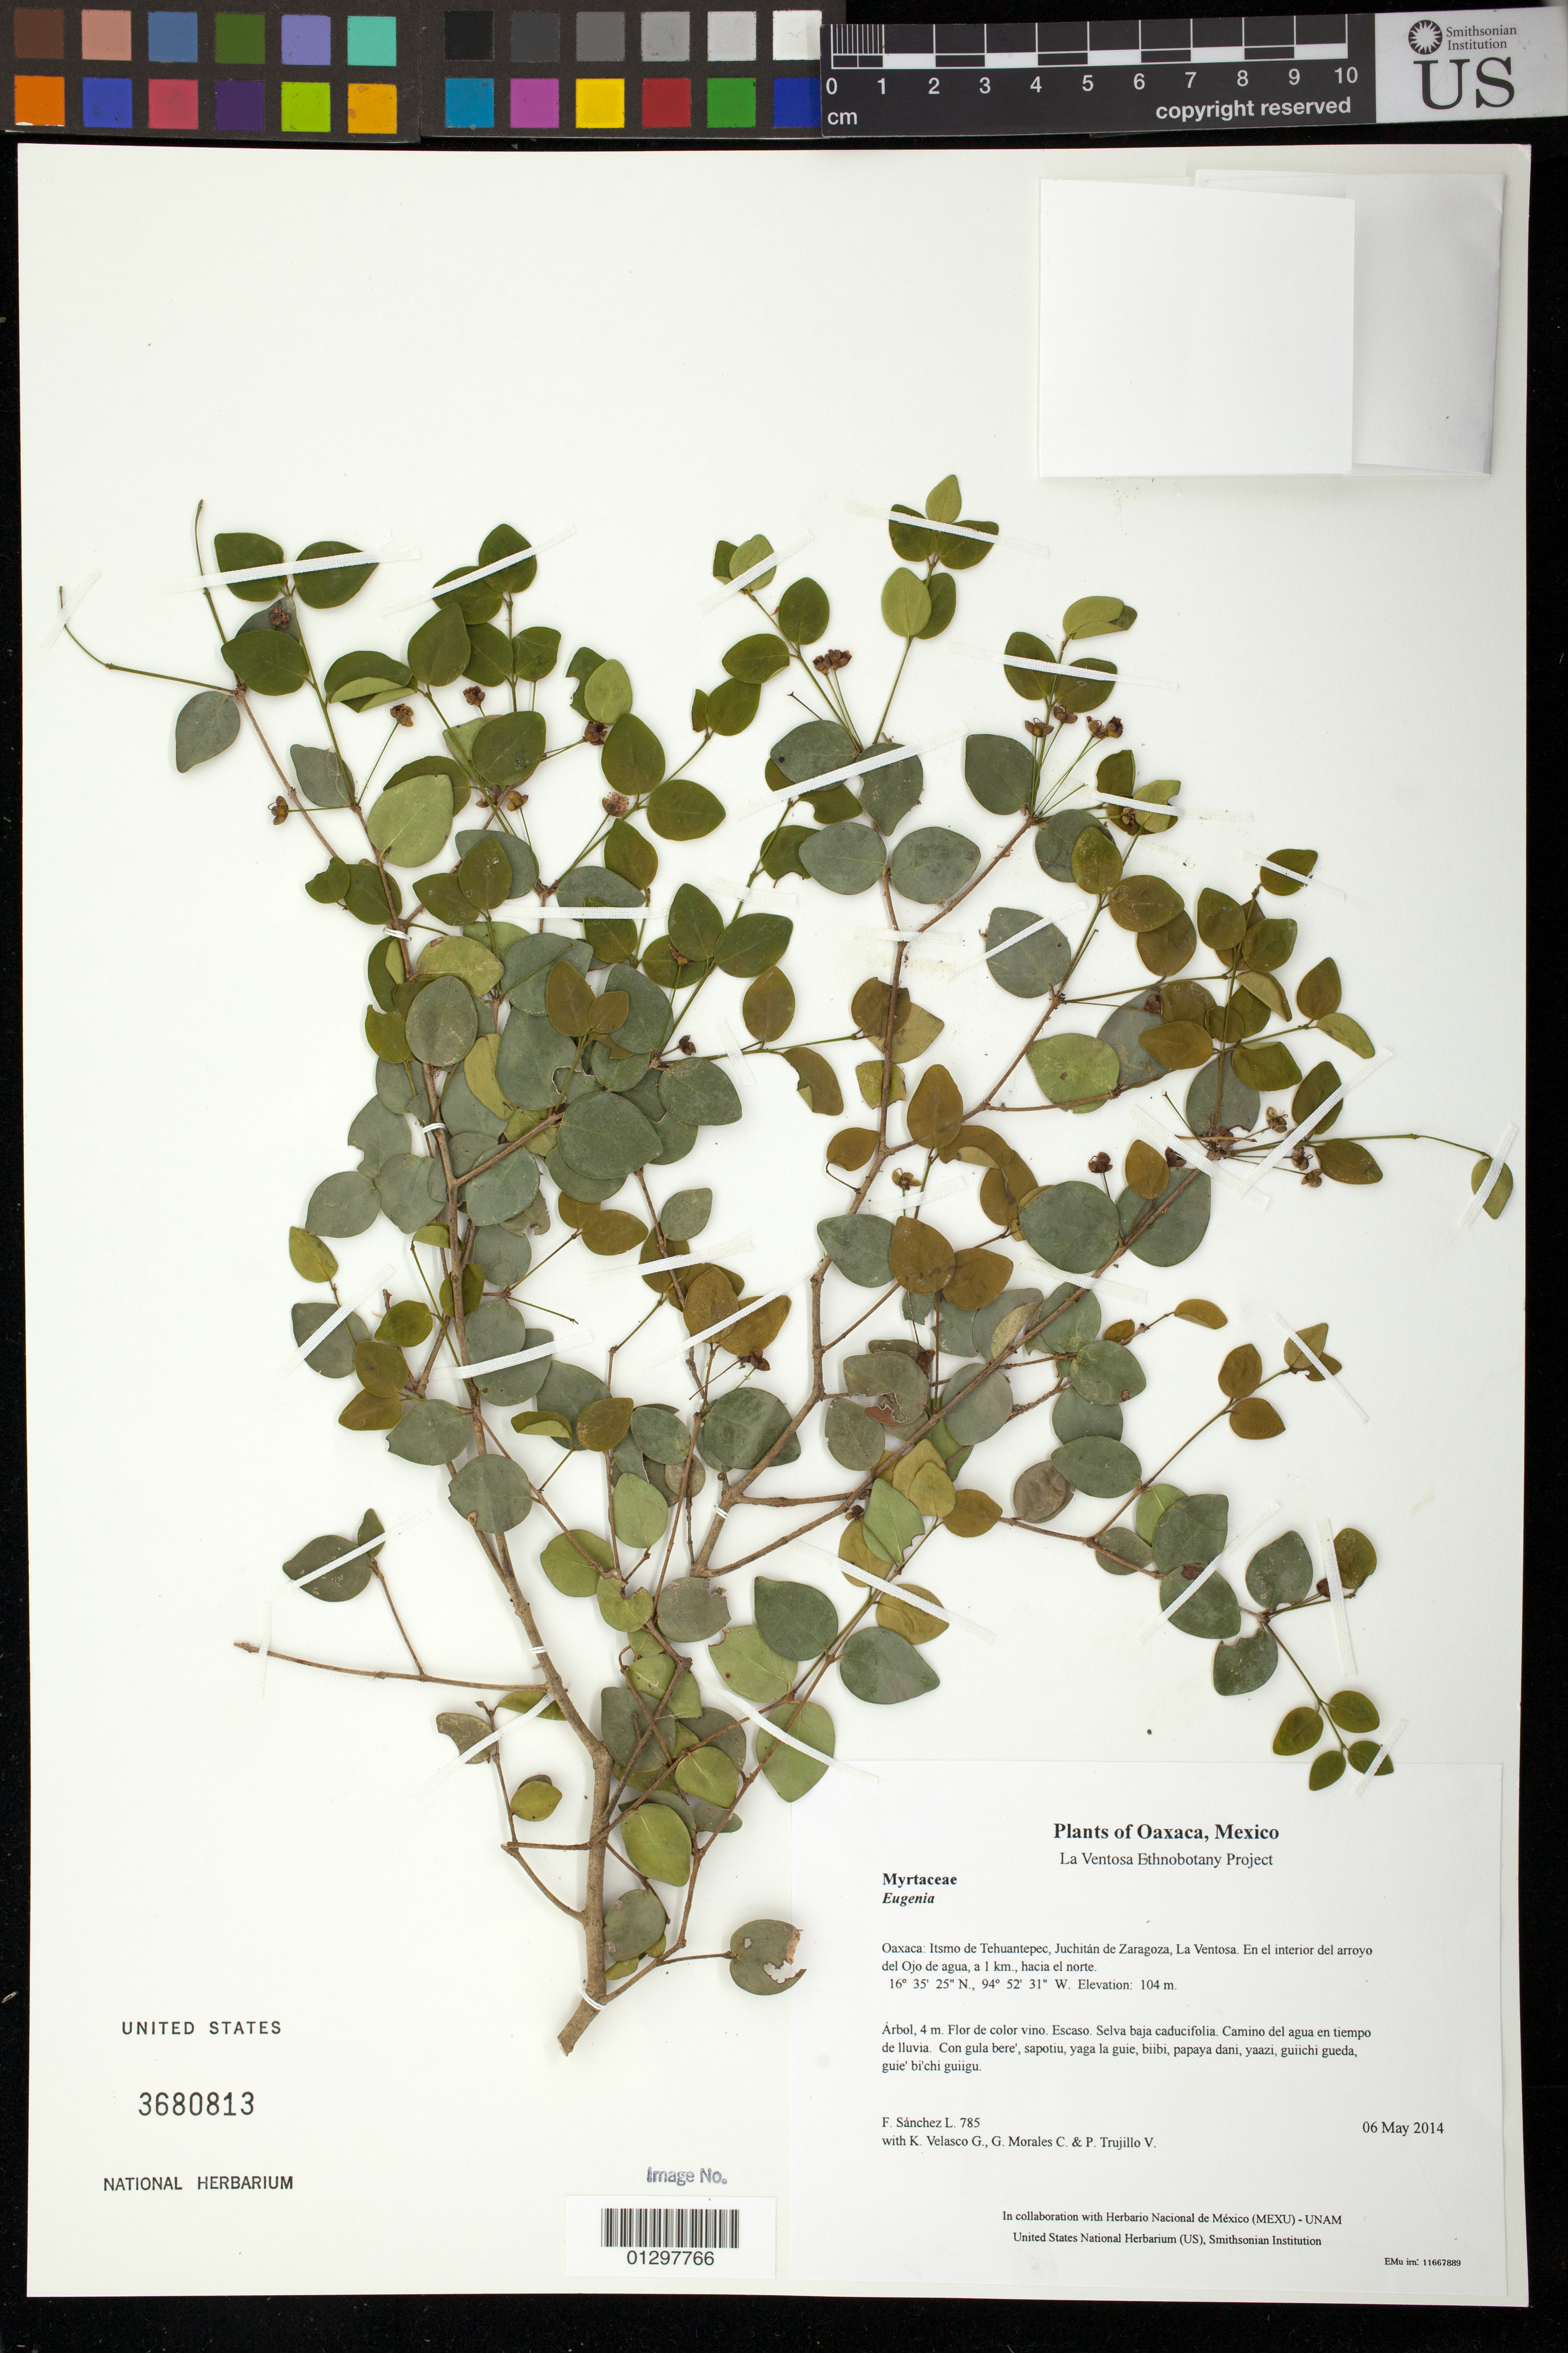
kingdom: Plantae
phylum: Tracheophyta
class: Magnoliopsida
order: Myrtales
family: Myrtaceae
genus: Eugenia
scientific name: Eugenia sp.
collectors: F. Sánchez L., K. Velasco G., G. Morales C. & P. Trujillo V.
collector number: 785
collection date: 2014-05-06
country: Mexico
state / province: Oaxaca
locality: Itsmo de Tehuantepec, Juchitán de Zaragoza, La Ventosa. En el interior del arroyo del Ojo de agua, a 1 km., hacia el norte.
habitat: Selva baja caducifolia. Camino del agua en tiempo de lluvia.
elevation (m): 104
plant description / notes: JEBOT, MEXU, SERO, US; Yaga. 4 m. Guie' naxiña' nacahui. Huaxie'.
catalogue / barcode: US 3680813